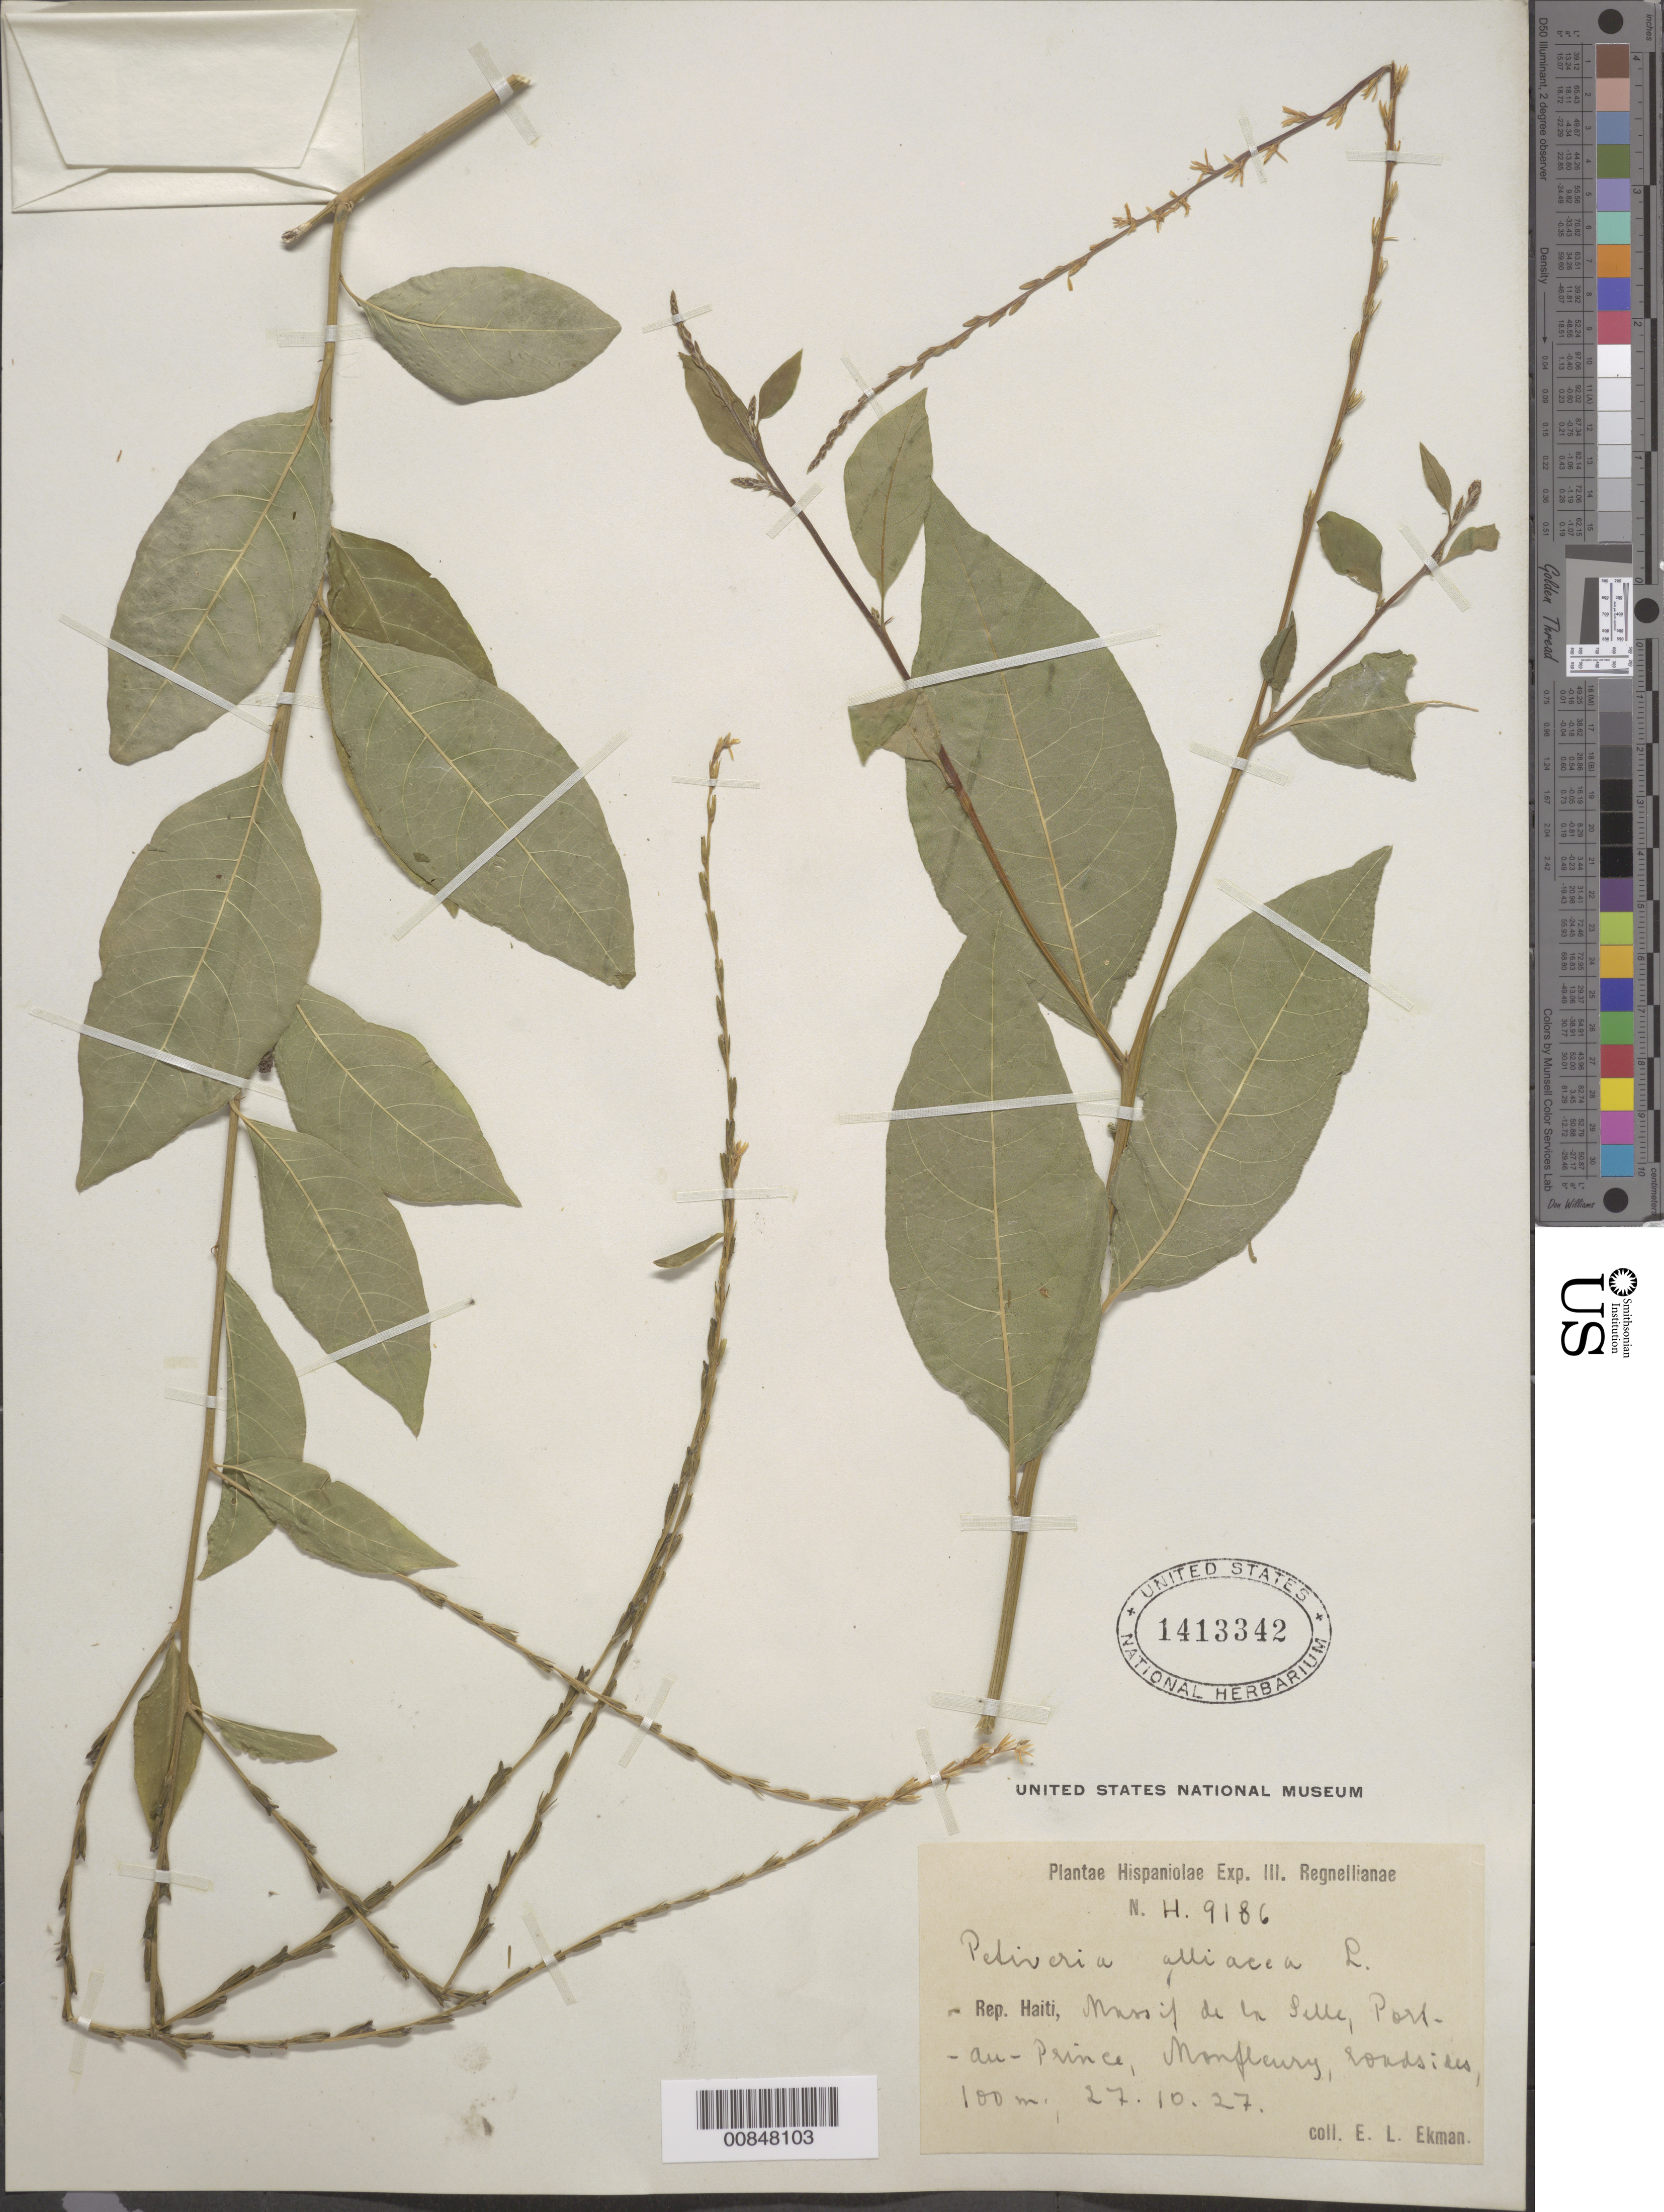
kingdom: Plantae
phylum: Tracheophyta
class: Magnoliopsida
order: Caryophyllales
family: Phytolaccaceae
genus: Petiveria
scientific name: Petiveria alliacea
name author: L.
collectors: E. L. Ekman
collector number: H 9186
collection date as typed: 27 Oct 1927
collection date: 1927-10-27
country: Haiti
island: Hispaniola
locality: Massif de la Selle, Port-au-Prince, Montfleury.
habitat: Roadsides.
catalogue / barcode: US 1413342